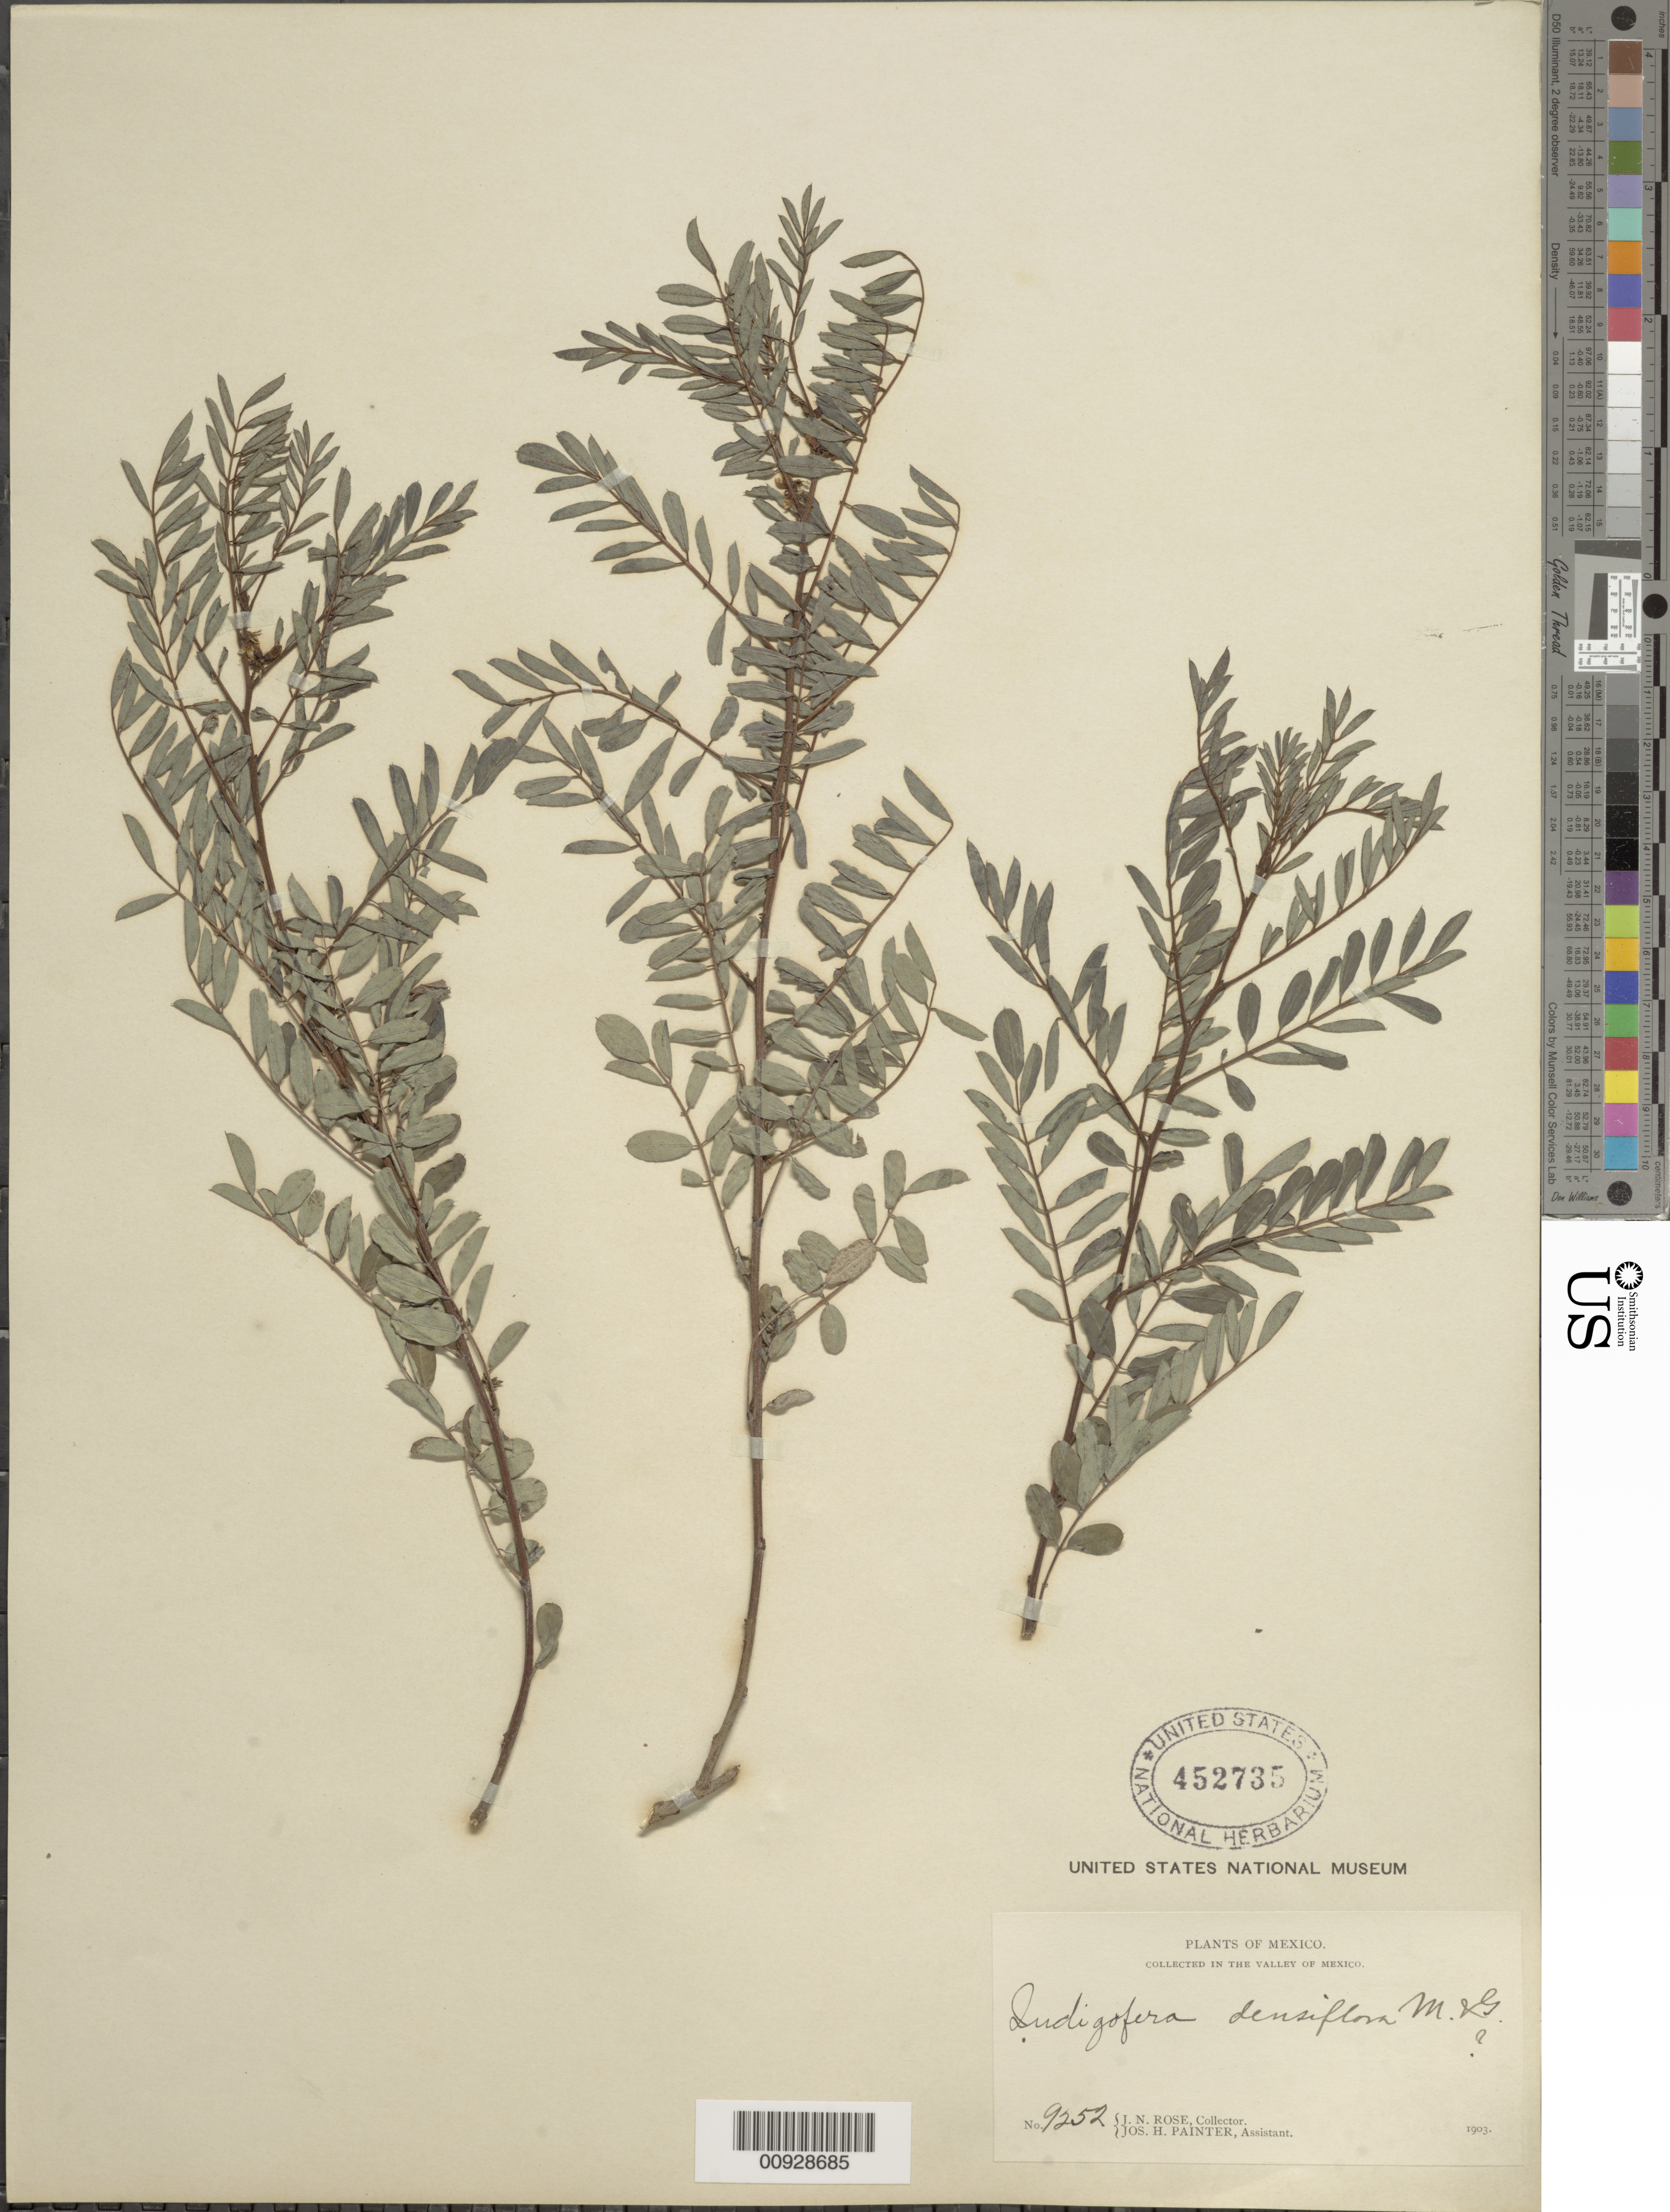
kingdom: Plantae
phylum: Tracheophyta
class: Magnoliopsida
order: Fabales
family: Fabaceae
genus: Indigofera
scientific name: Indigofera densiflora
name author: M. Martens & Galeotti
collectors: J. N. Rose & J. H. Painter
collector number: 9252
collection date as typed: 1903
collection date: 1903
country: Mexico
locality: Valley of Mexico.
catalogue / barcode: US 452735